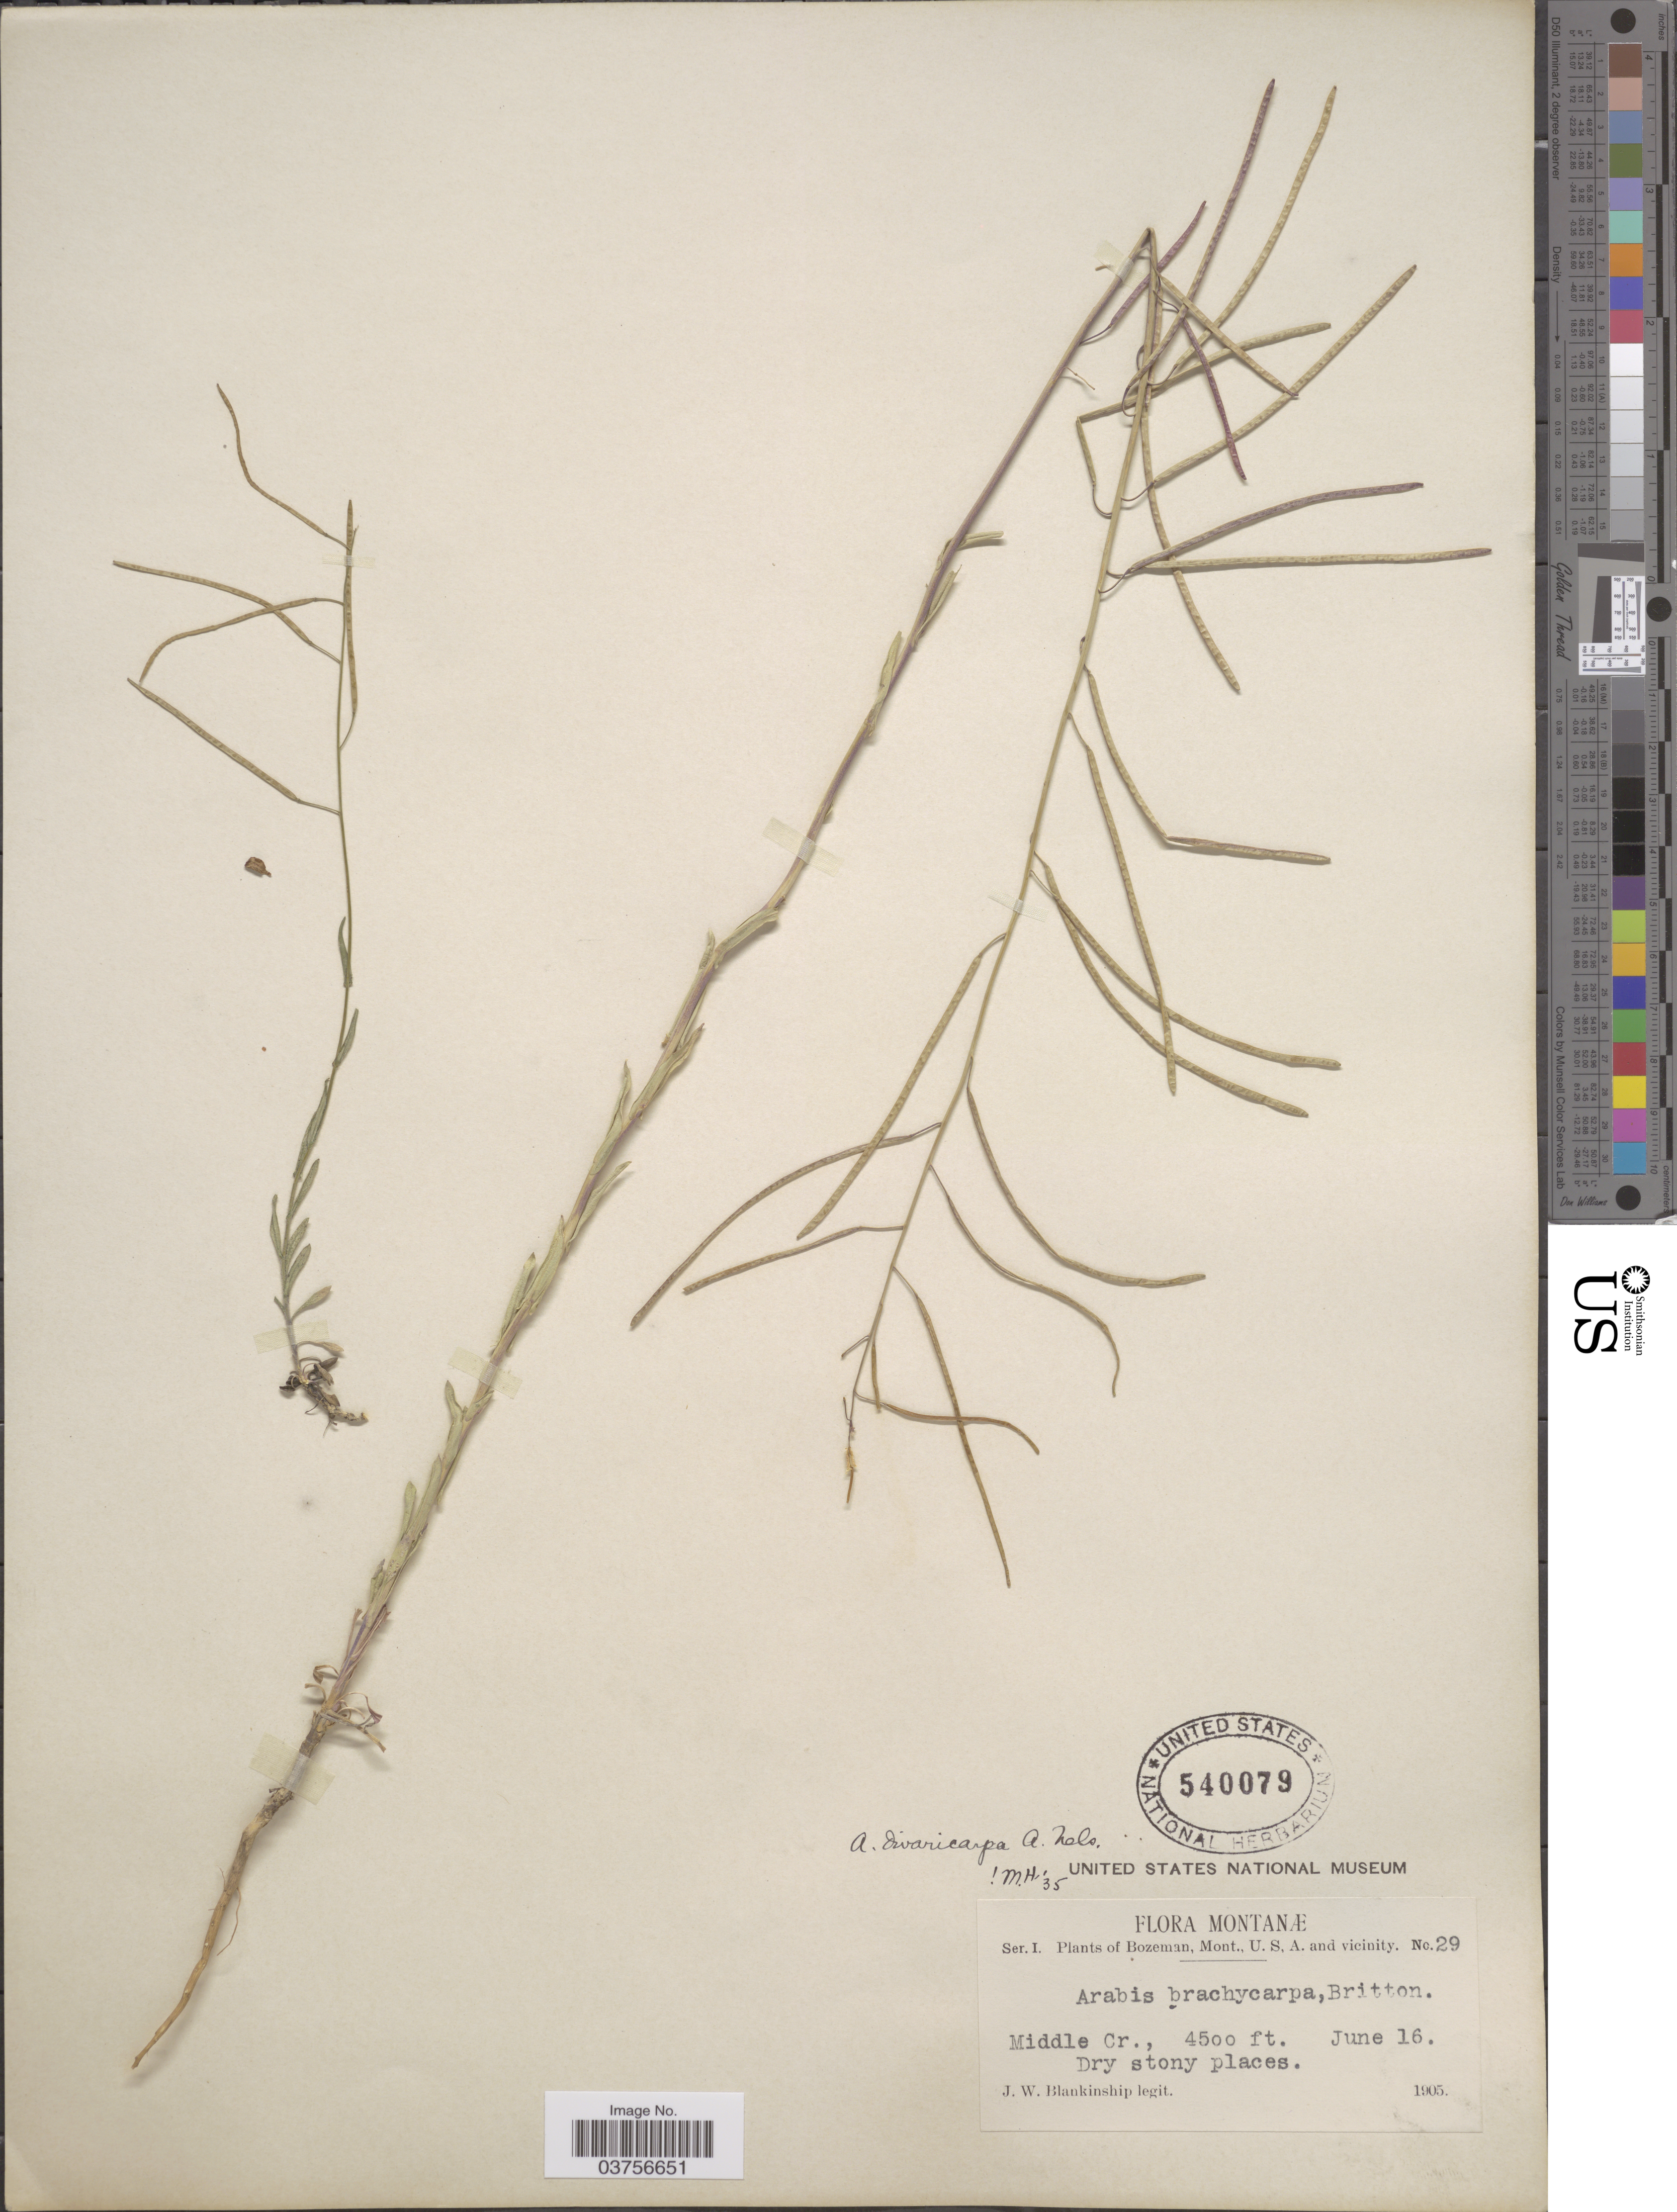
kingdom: Plantae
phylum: Tracheophyta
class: Magnoliopsida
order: Brassicales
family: Brassicaceae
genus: Arabis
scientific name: Arabis divaricarpa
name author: A. Nelson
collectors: J. W. Blankinship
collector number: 29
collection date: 1905-06-16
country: United States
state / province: Montana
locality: Bozeman, Mont., U.S.A. and vicinity. Middle Cr.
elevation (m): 1372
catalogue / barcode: US 540079